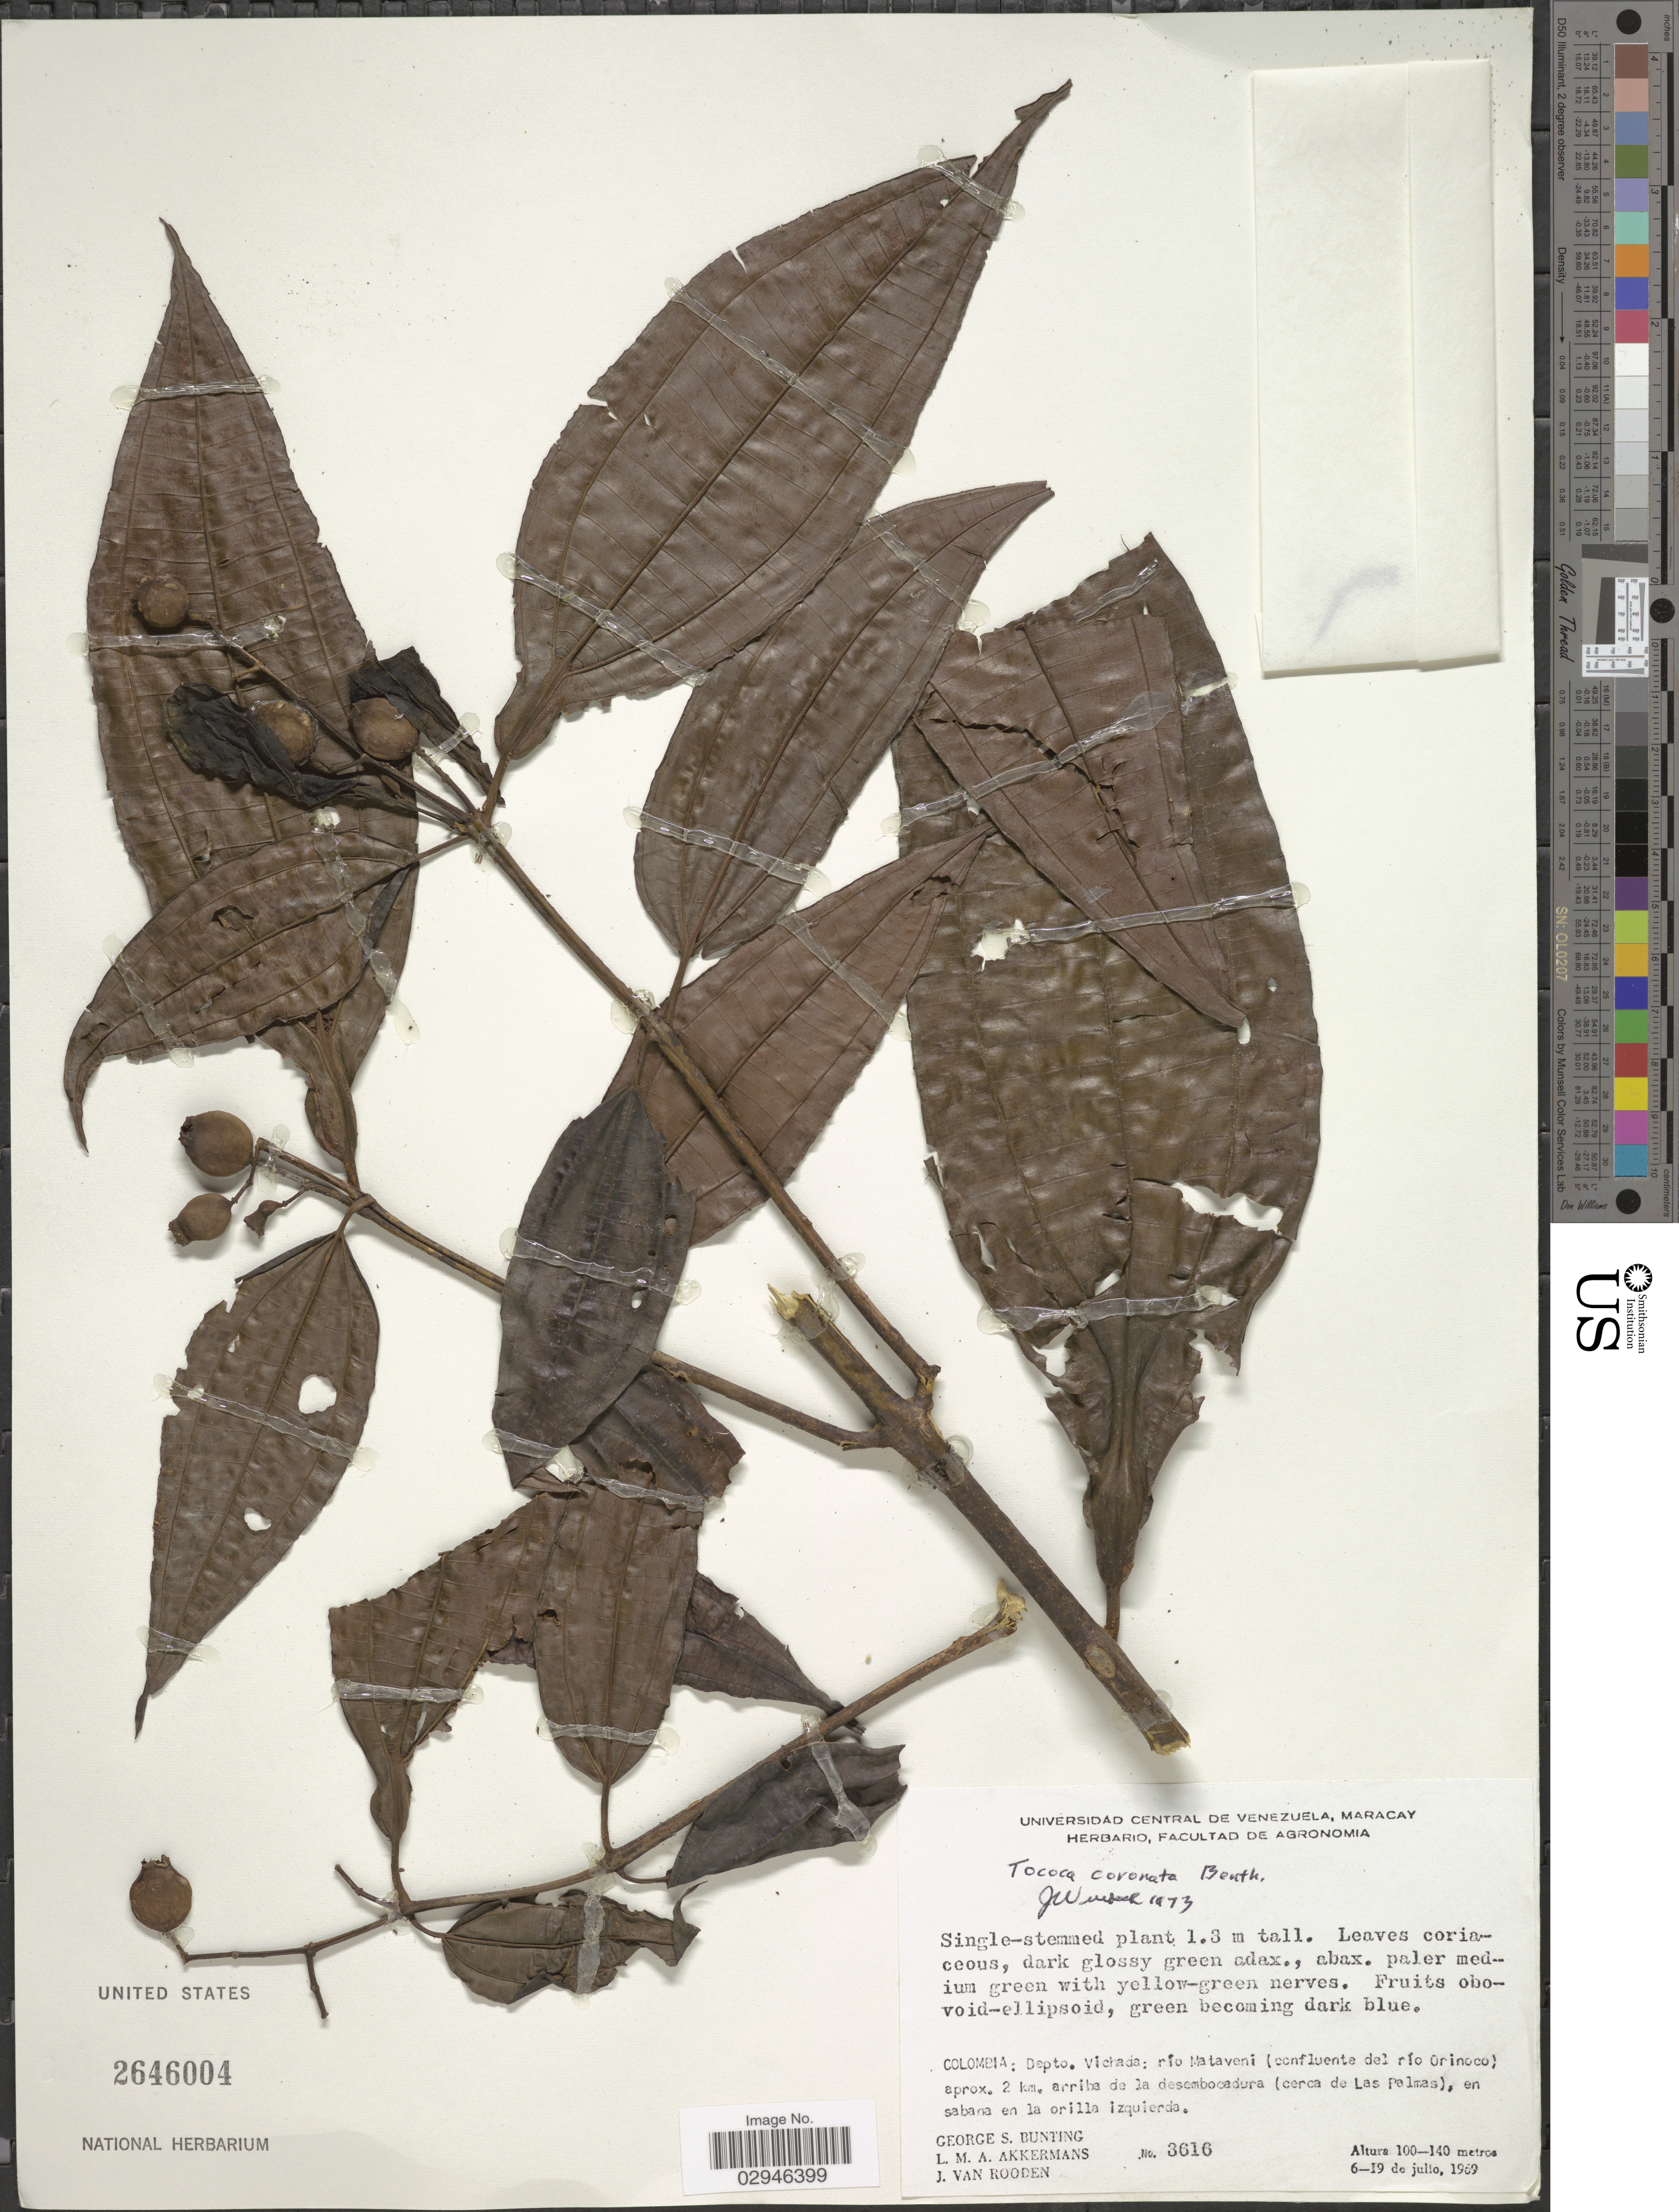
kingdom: Plantae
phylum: Tracheophyta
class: Magnoliopsida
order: Myrtales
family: Melastomataceae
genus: Tococa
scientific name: Tococa coronata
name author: Benth.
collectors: G. S. Bunting, L. M. Akkermans & J. Van Rooden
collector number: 3616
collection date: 1969-07-06/1969-07-19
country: Colombia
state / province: Vichada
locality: Depto. Vichada: río Mataveni (confluente del río Orinoco) aprox. 2 km. arriba de la desembocadura (cerca de Las Palmas).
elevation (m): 100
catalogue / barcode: US 2646004